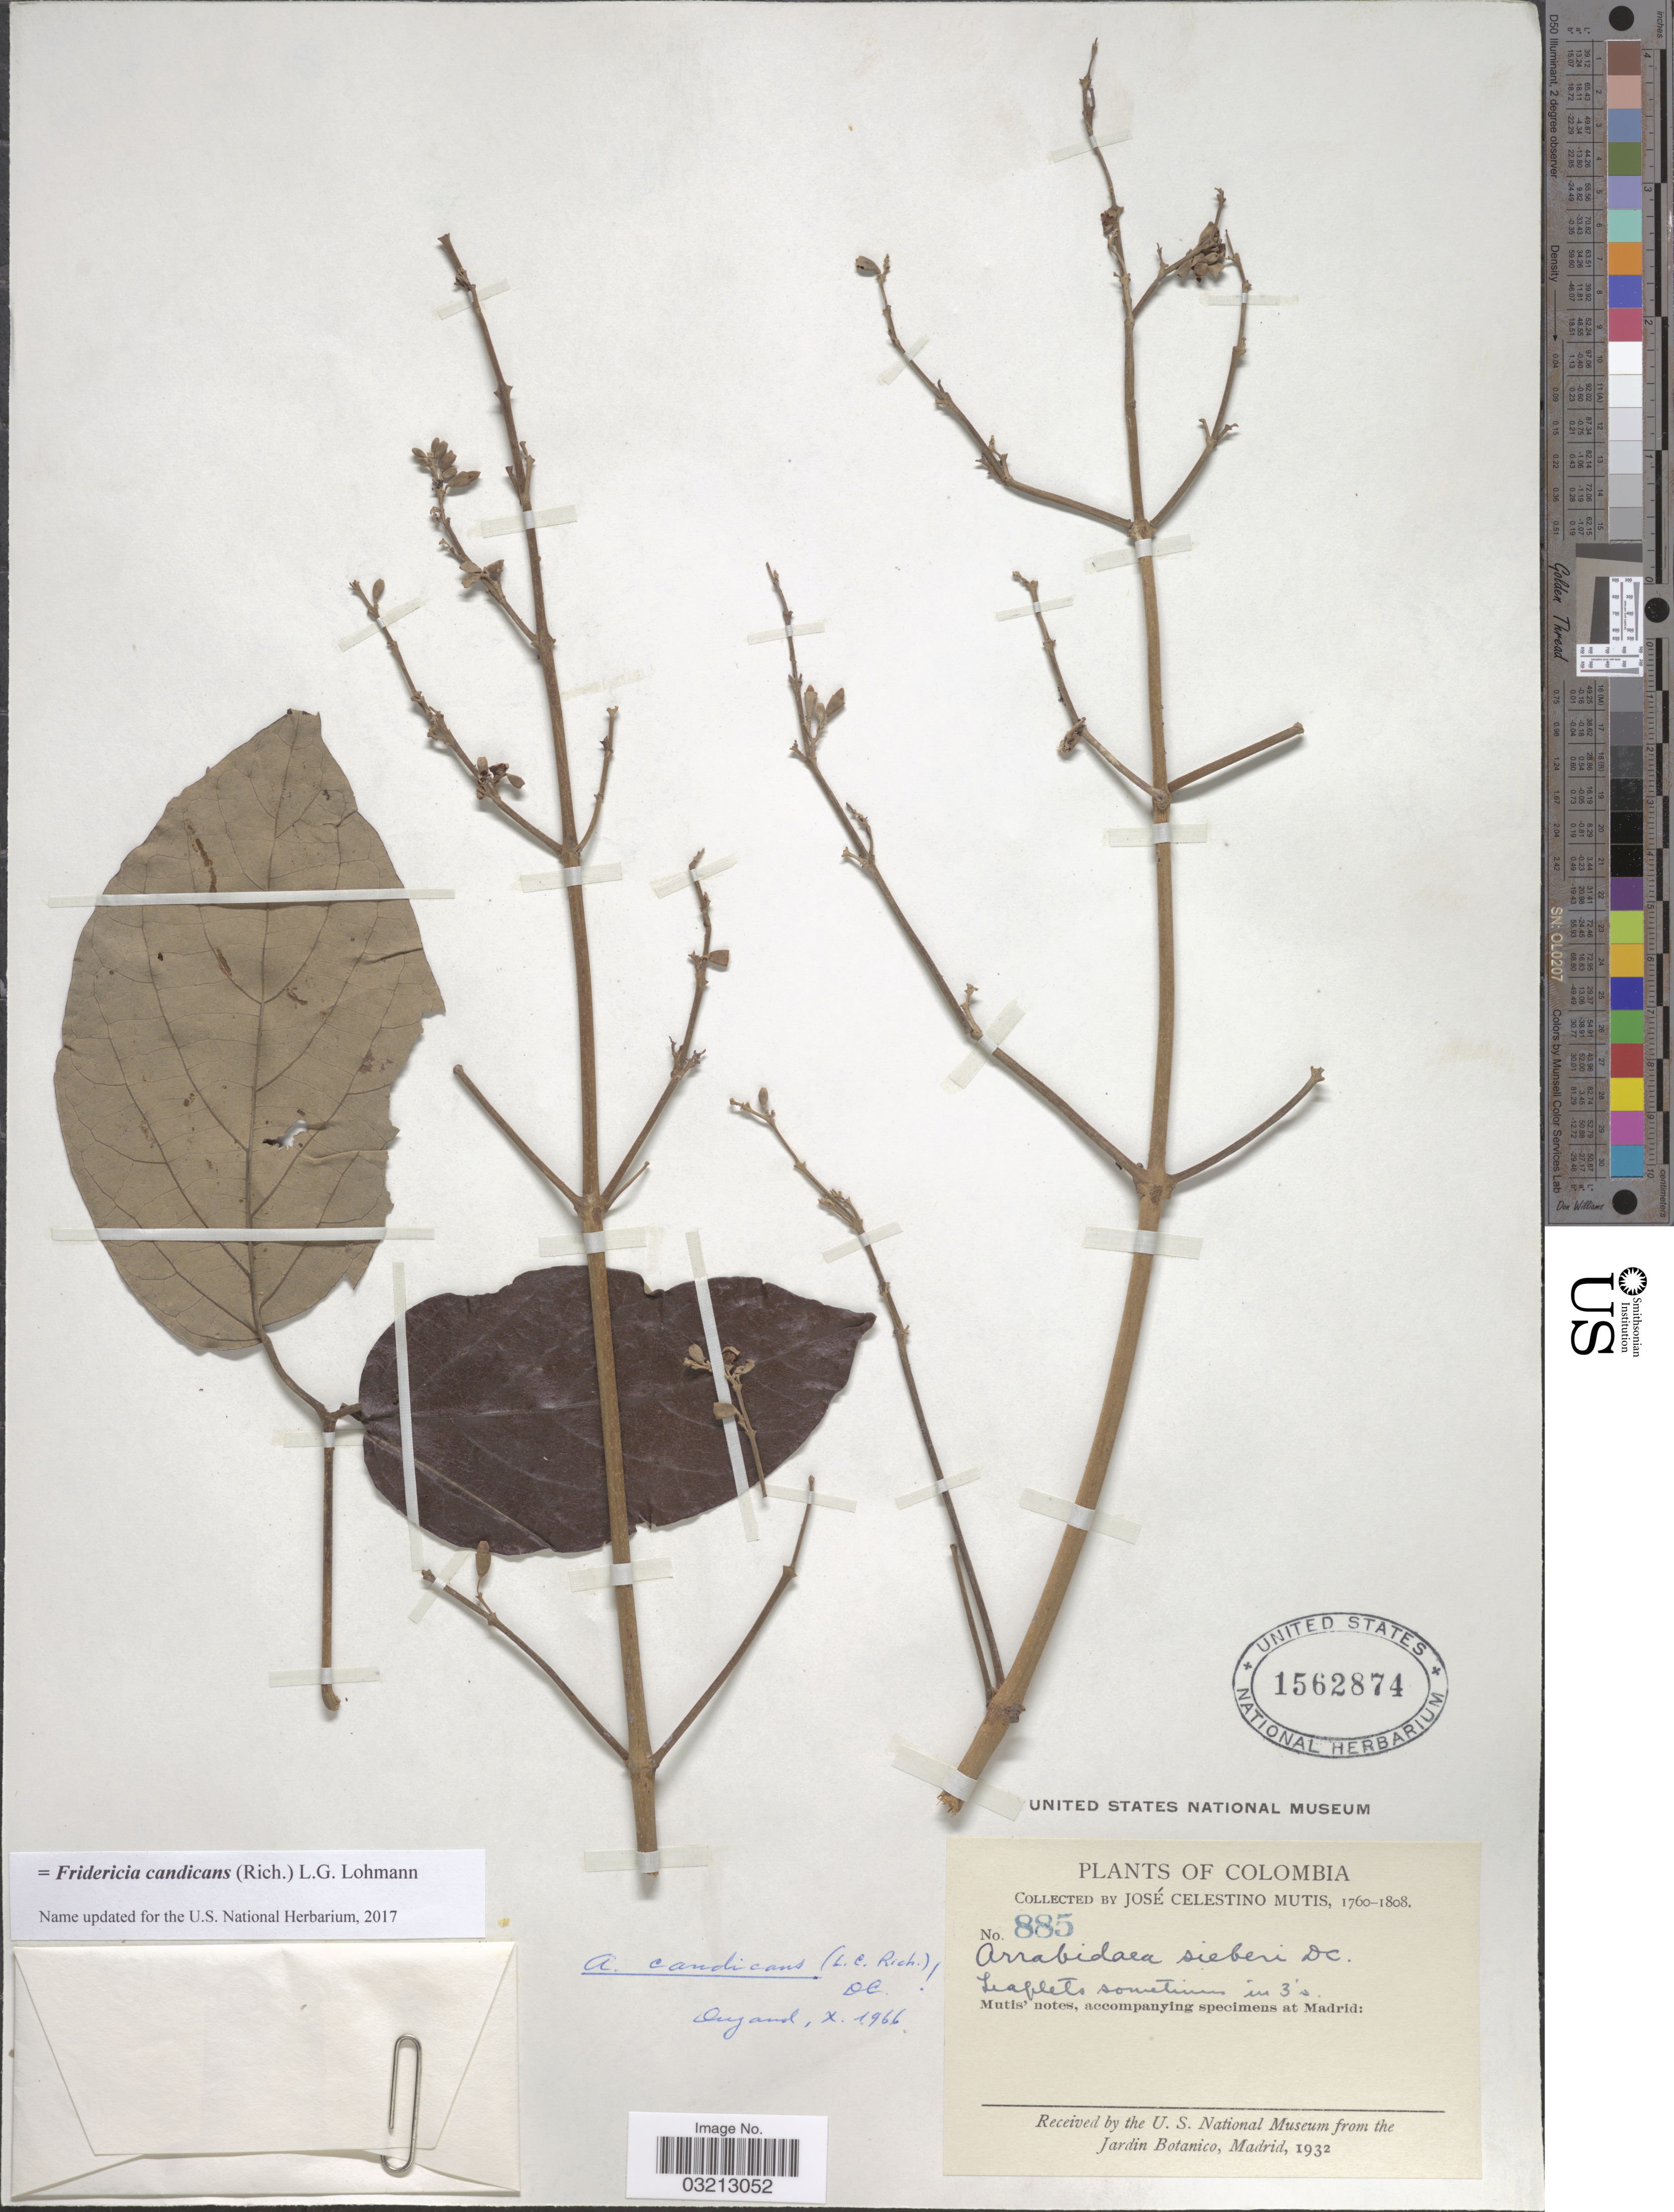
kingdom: Plantae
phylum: Tracheophyta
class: Magnoliopsida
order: Lamiales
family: Bignoniaceae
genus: Fridericia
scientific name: Fridericia candicans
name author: (Rich.) L.G. Lohmann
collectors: J. C. B. Mutis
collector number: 885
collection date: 1760/1808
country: Colombia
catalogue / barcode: US 1562874